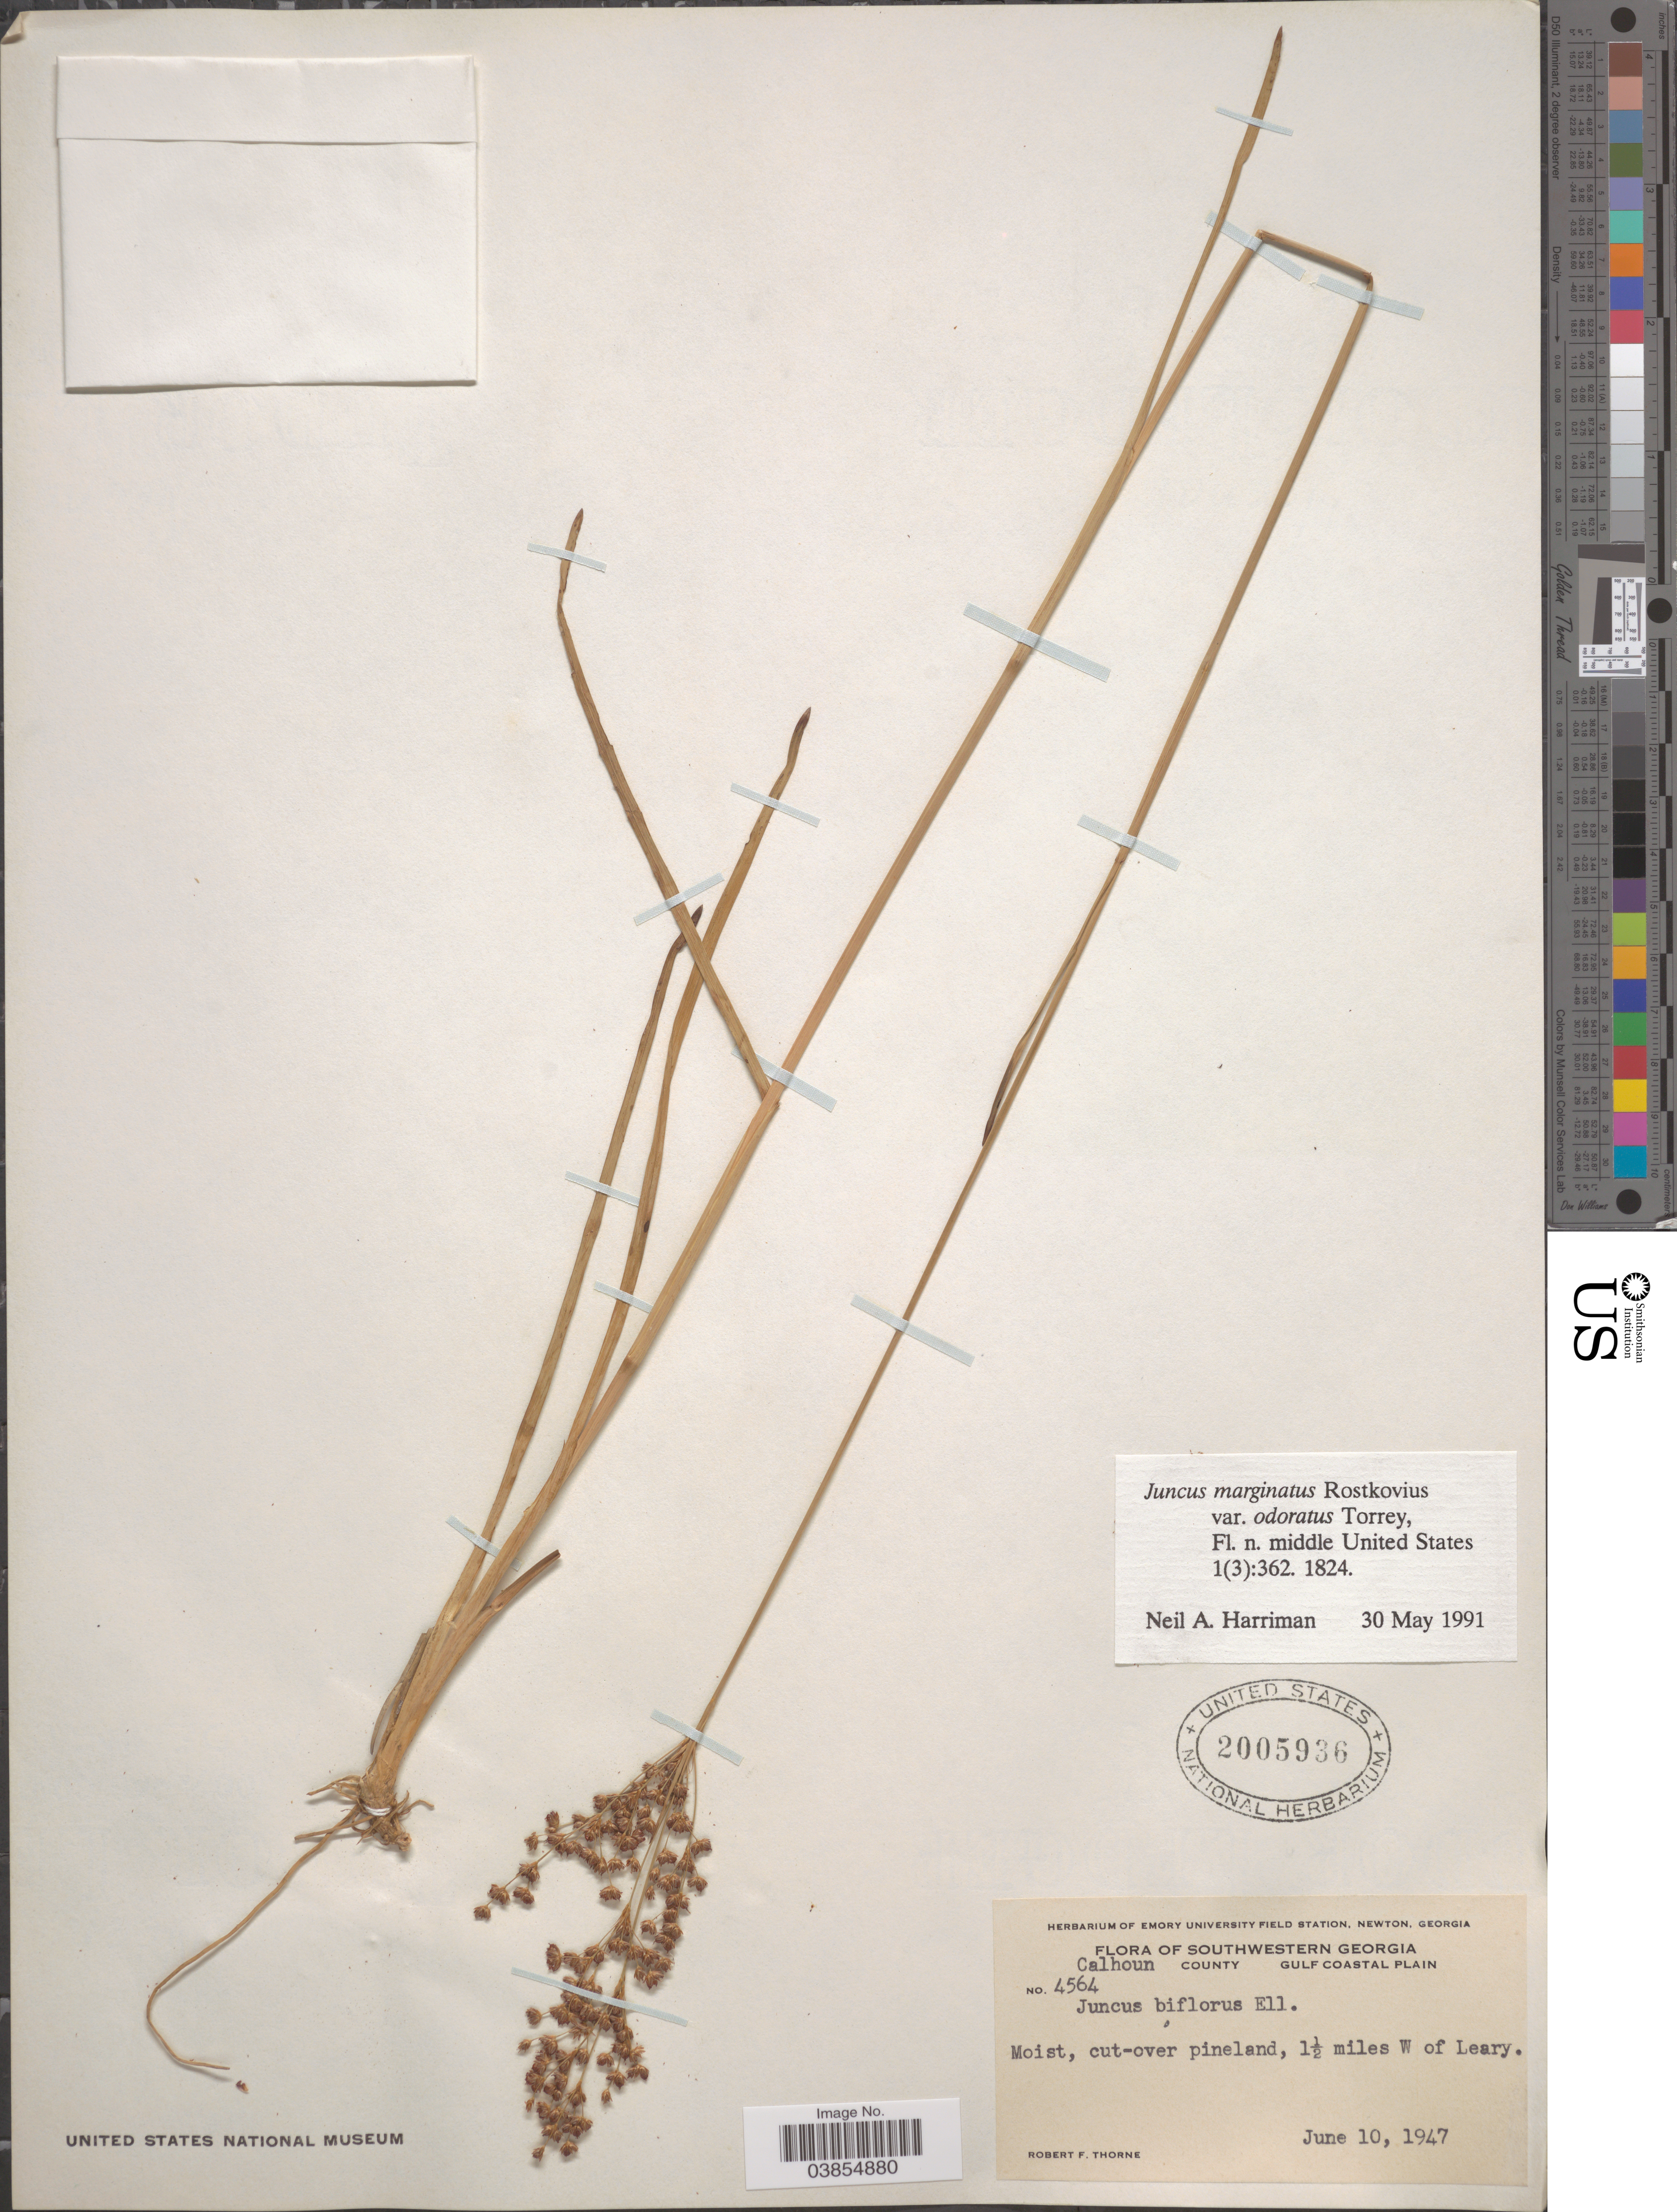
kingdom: Plantae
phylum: Tracheophyta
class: Liliopsida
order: Poales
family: Juncaceae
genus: Juncus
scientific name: Juncus marginatus var. odoratus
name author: Torr.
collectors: R. F. Thorne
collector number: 4564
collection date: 1947-06-10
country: United States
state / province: Georgia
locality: Southwestern Georgia. Calhoun County. Gulf Coastal Plain. Cut-over pineland, 1½ miles W of Leary.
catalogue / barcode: US 2005936